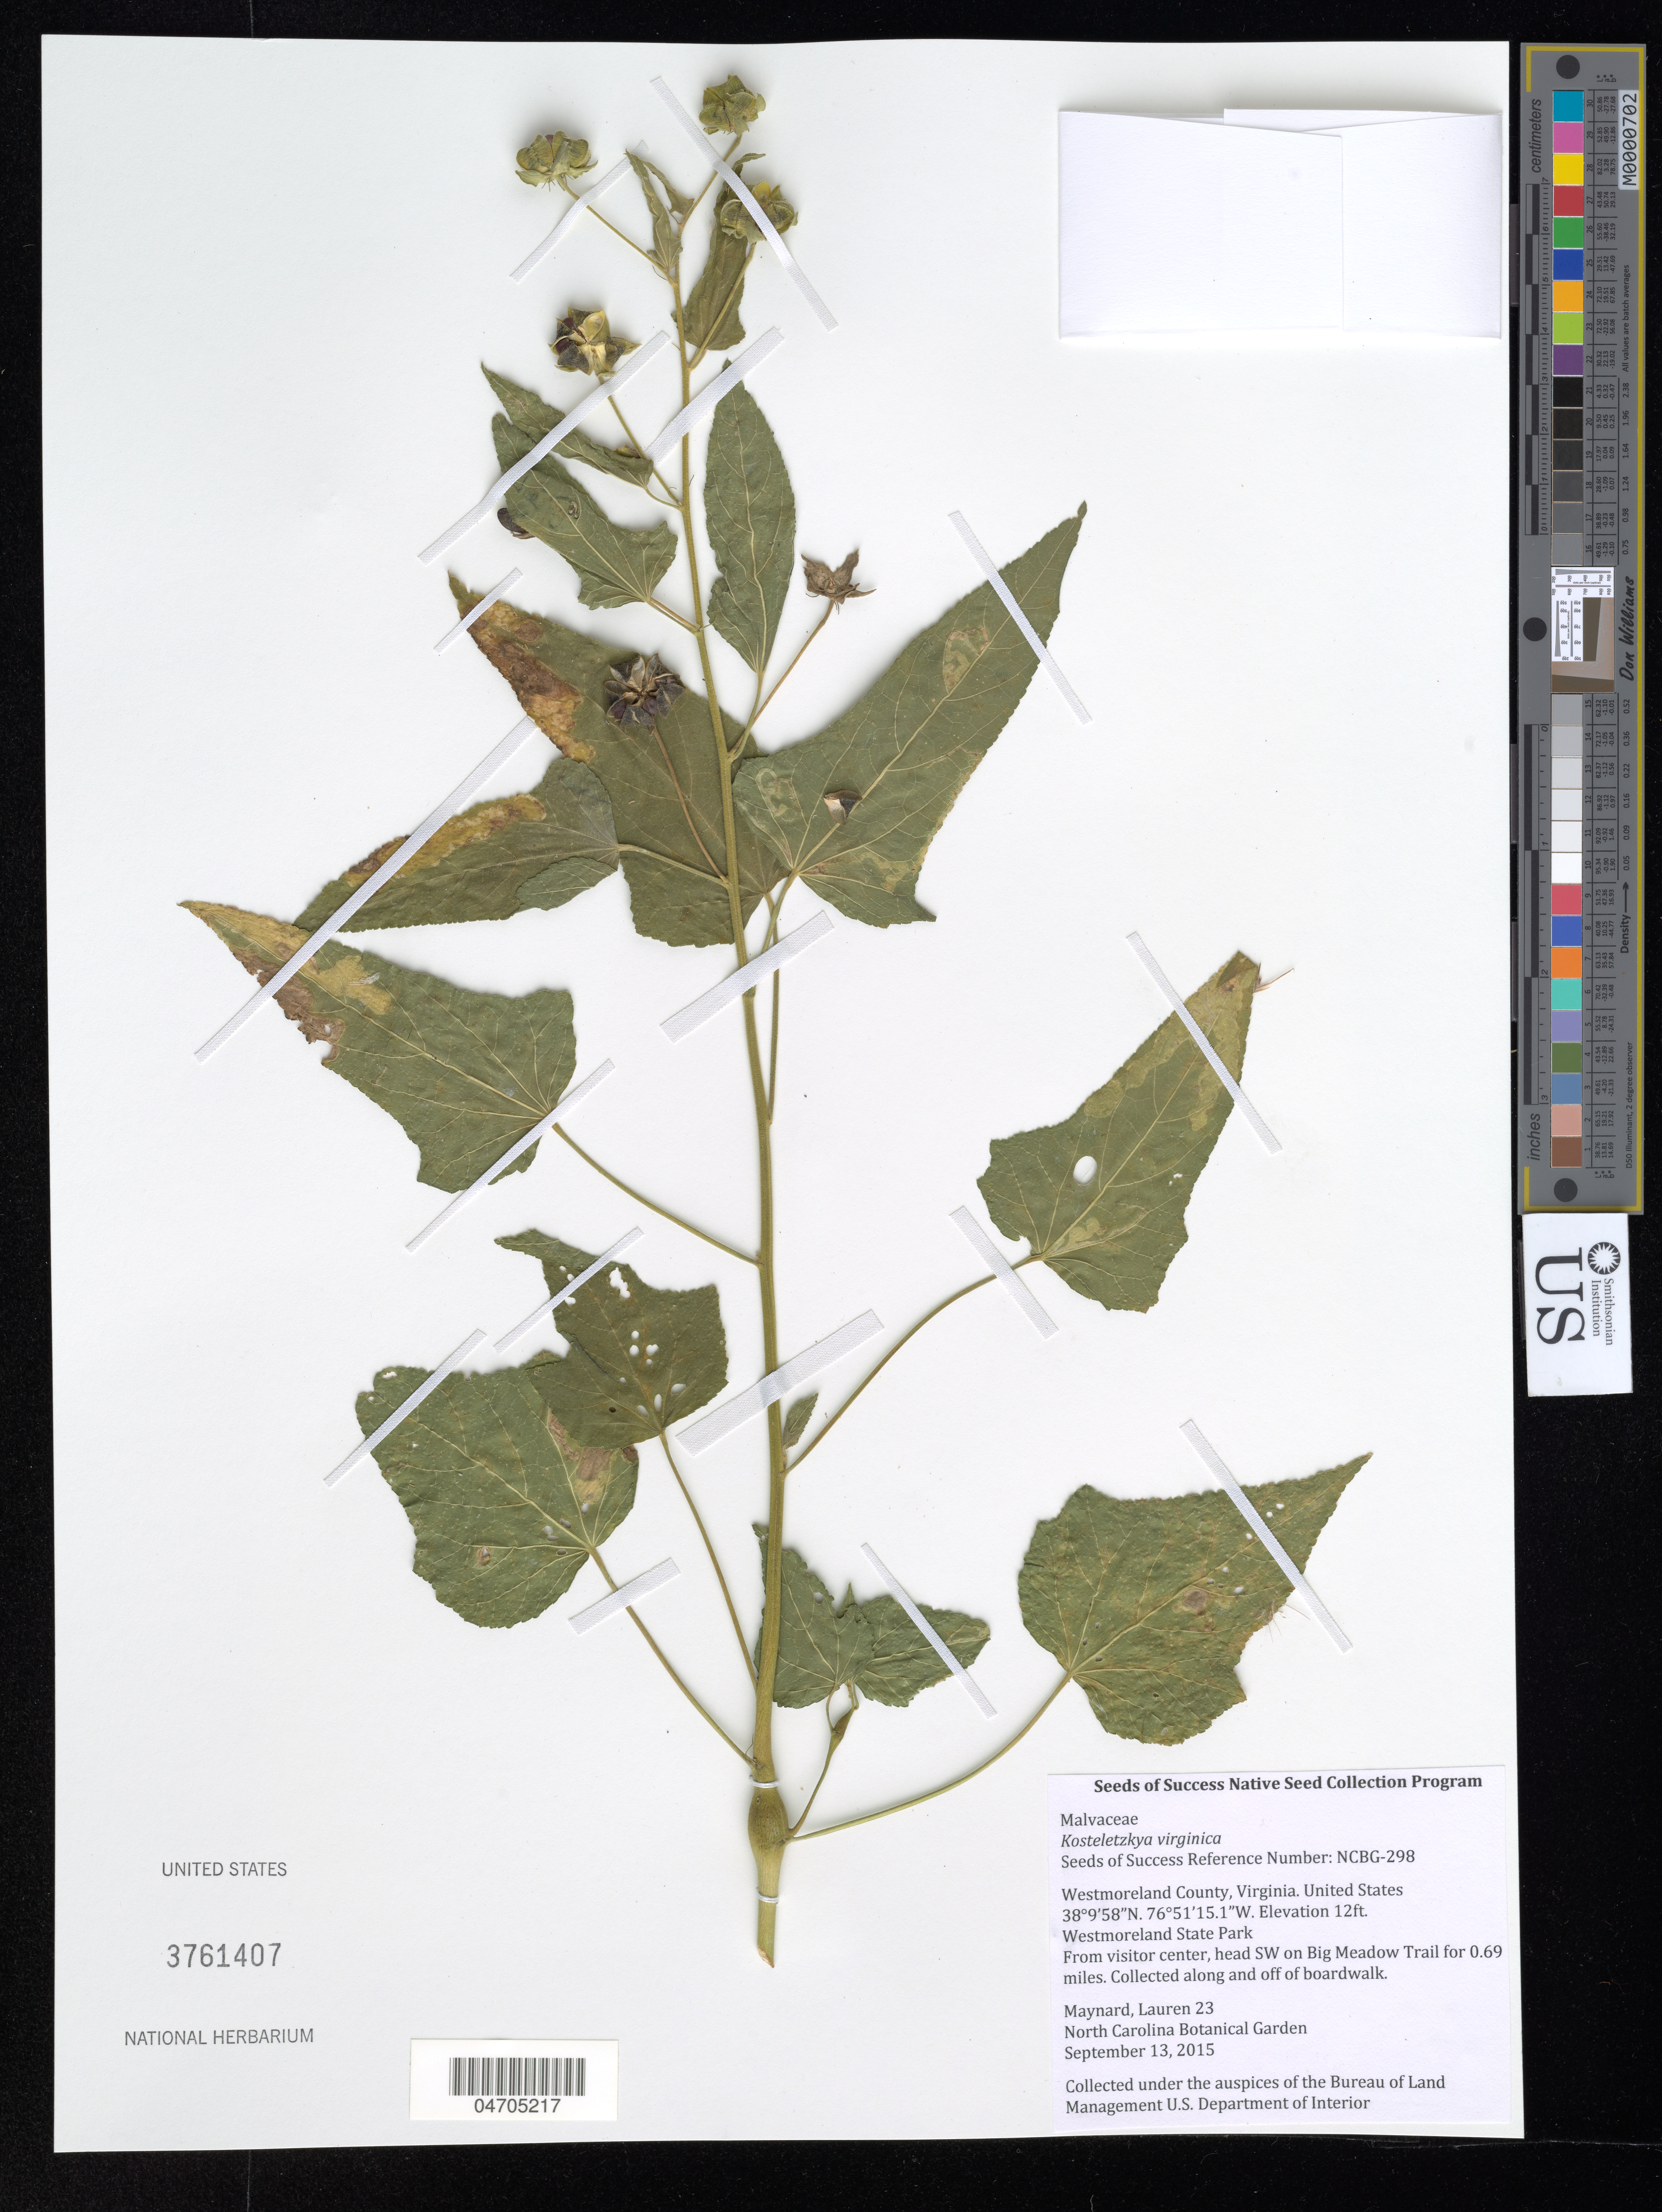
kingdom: Plantae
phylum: Tracheophyta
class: Magnoliopsida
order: Malvales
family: Malvaceae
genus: Kosteletzkya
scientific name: Kosteletzkya virginica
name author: (L.) C. Presl ex A. Gray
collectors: L. Maynard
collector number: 23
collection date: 2015-09-13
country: United States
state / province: Virginia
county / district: Westmoreland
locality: Westmoreland County. Westmoreland State Park. From visitor center, head SW on Big Meadow Trail for 0.69 miles. Collected along and off of boardwalk.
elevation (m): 4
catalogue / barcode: US 3761407